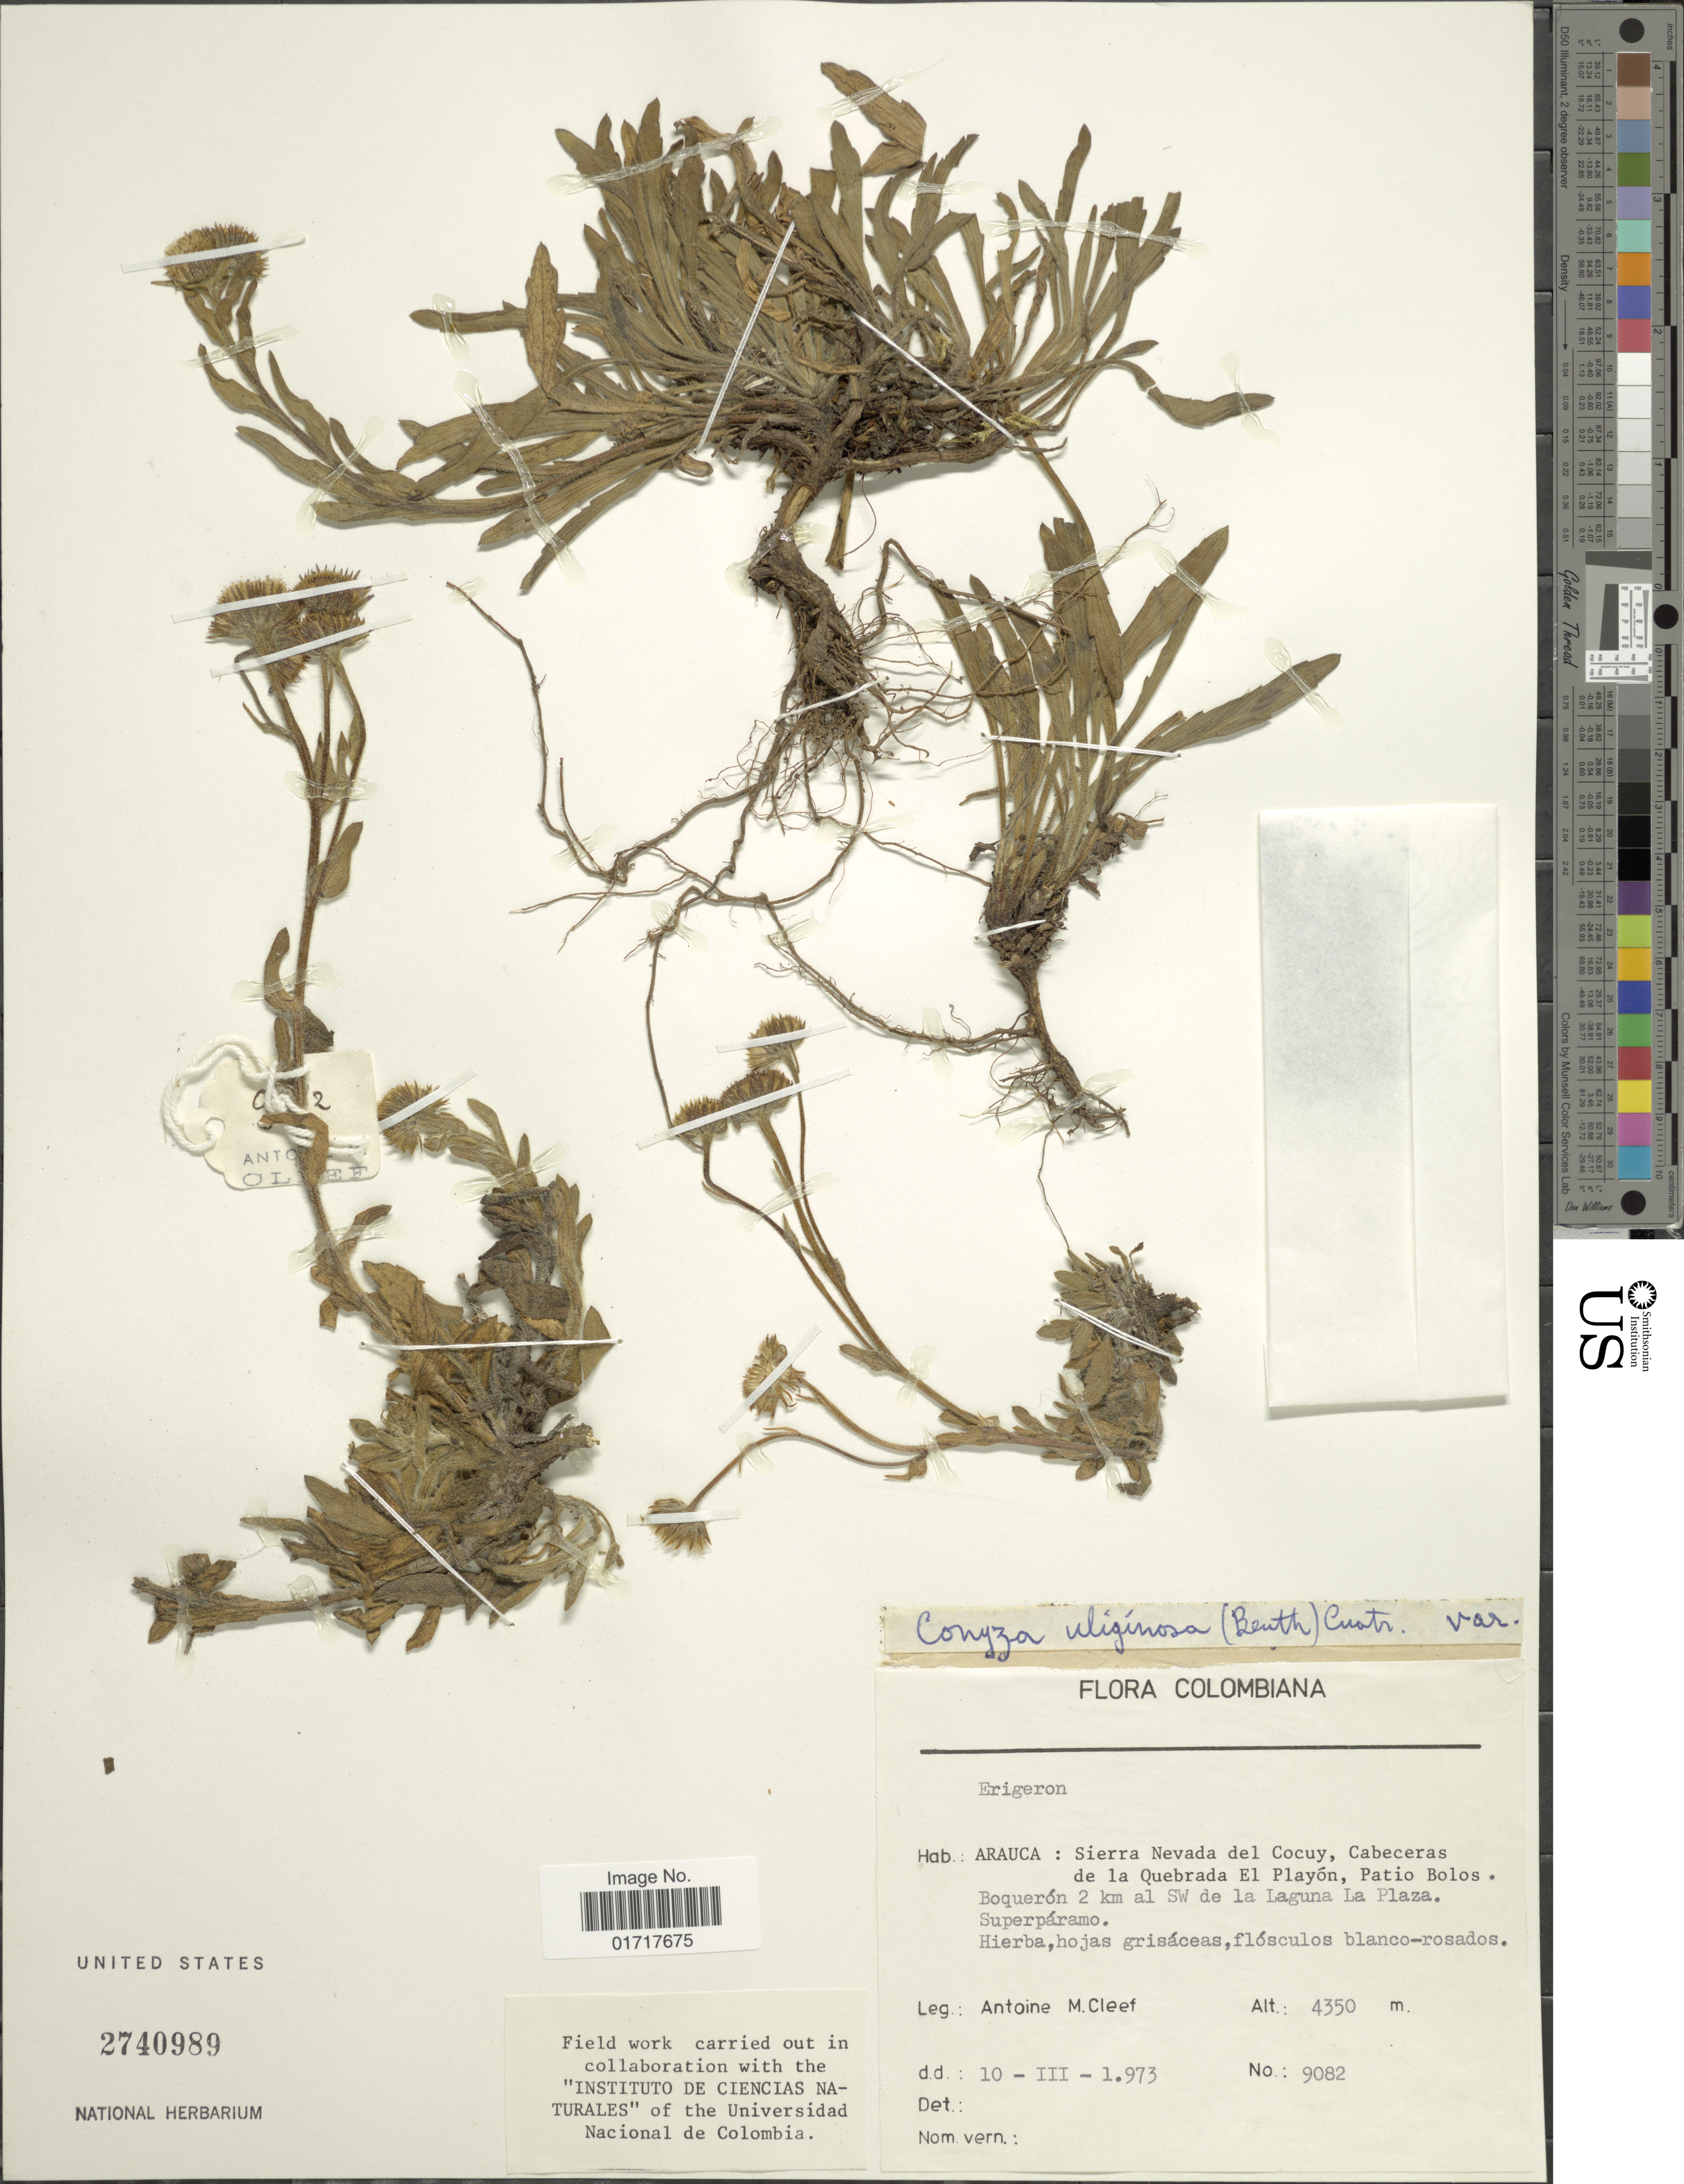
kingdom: Plantae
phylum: Tracheophyta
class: Magnoliopsida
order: Asterales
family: Asteraceae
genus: Conyza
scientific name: Conyza uliginosa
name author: (Benth.) Cuatrec.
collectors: A. M. Cleef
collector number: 9082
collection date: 1973-03-10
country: Colombia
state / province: Arauca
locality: Arauca: Sierra Nevada del Cocuy, Cabeceras de la Quebrada El Playon, Patip Bolos. Boqueron 2 km al SW de la Laguna La Plaza.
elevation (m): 4350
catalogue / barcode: US 2740989